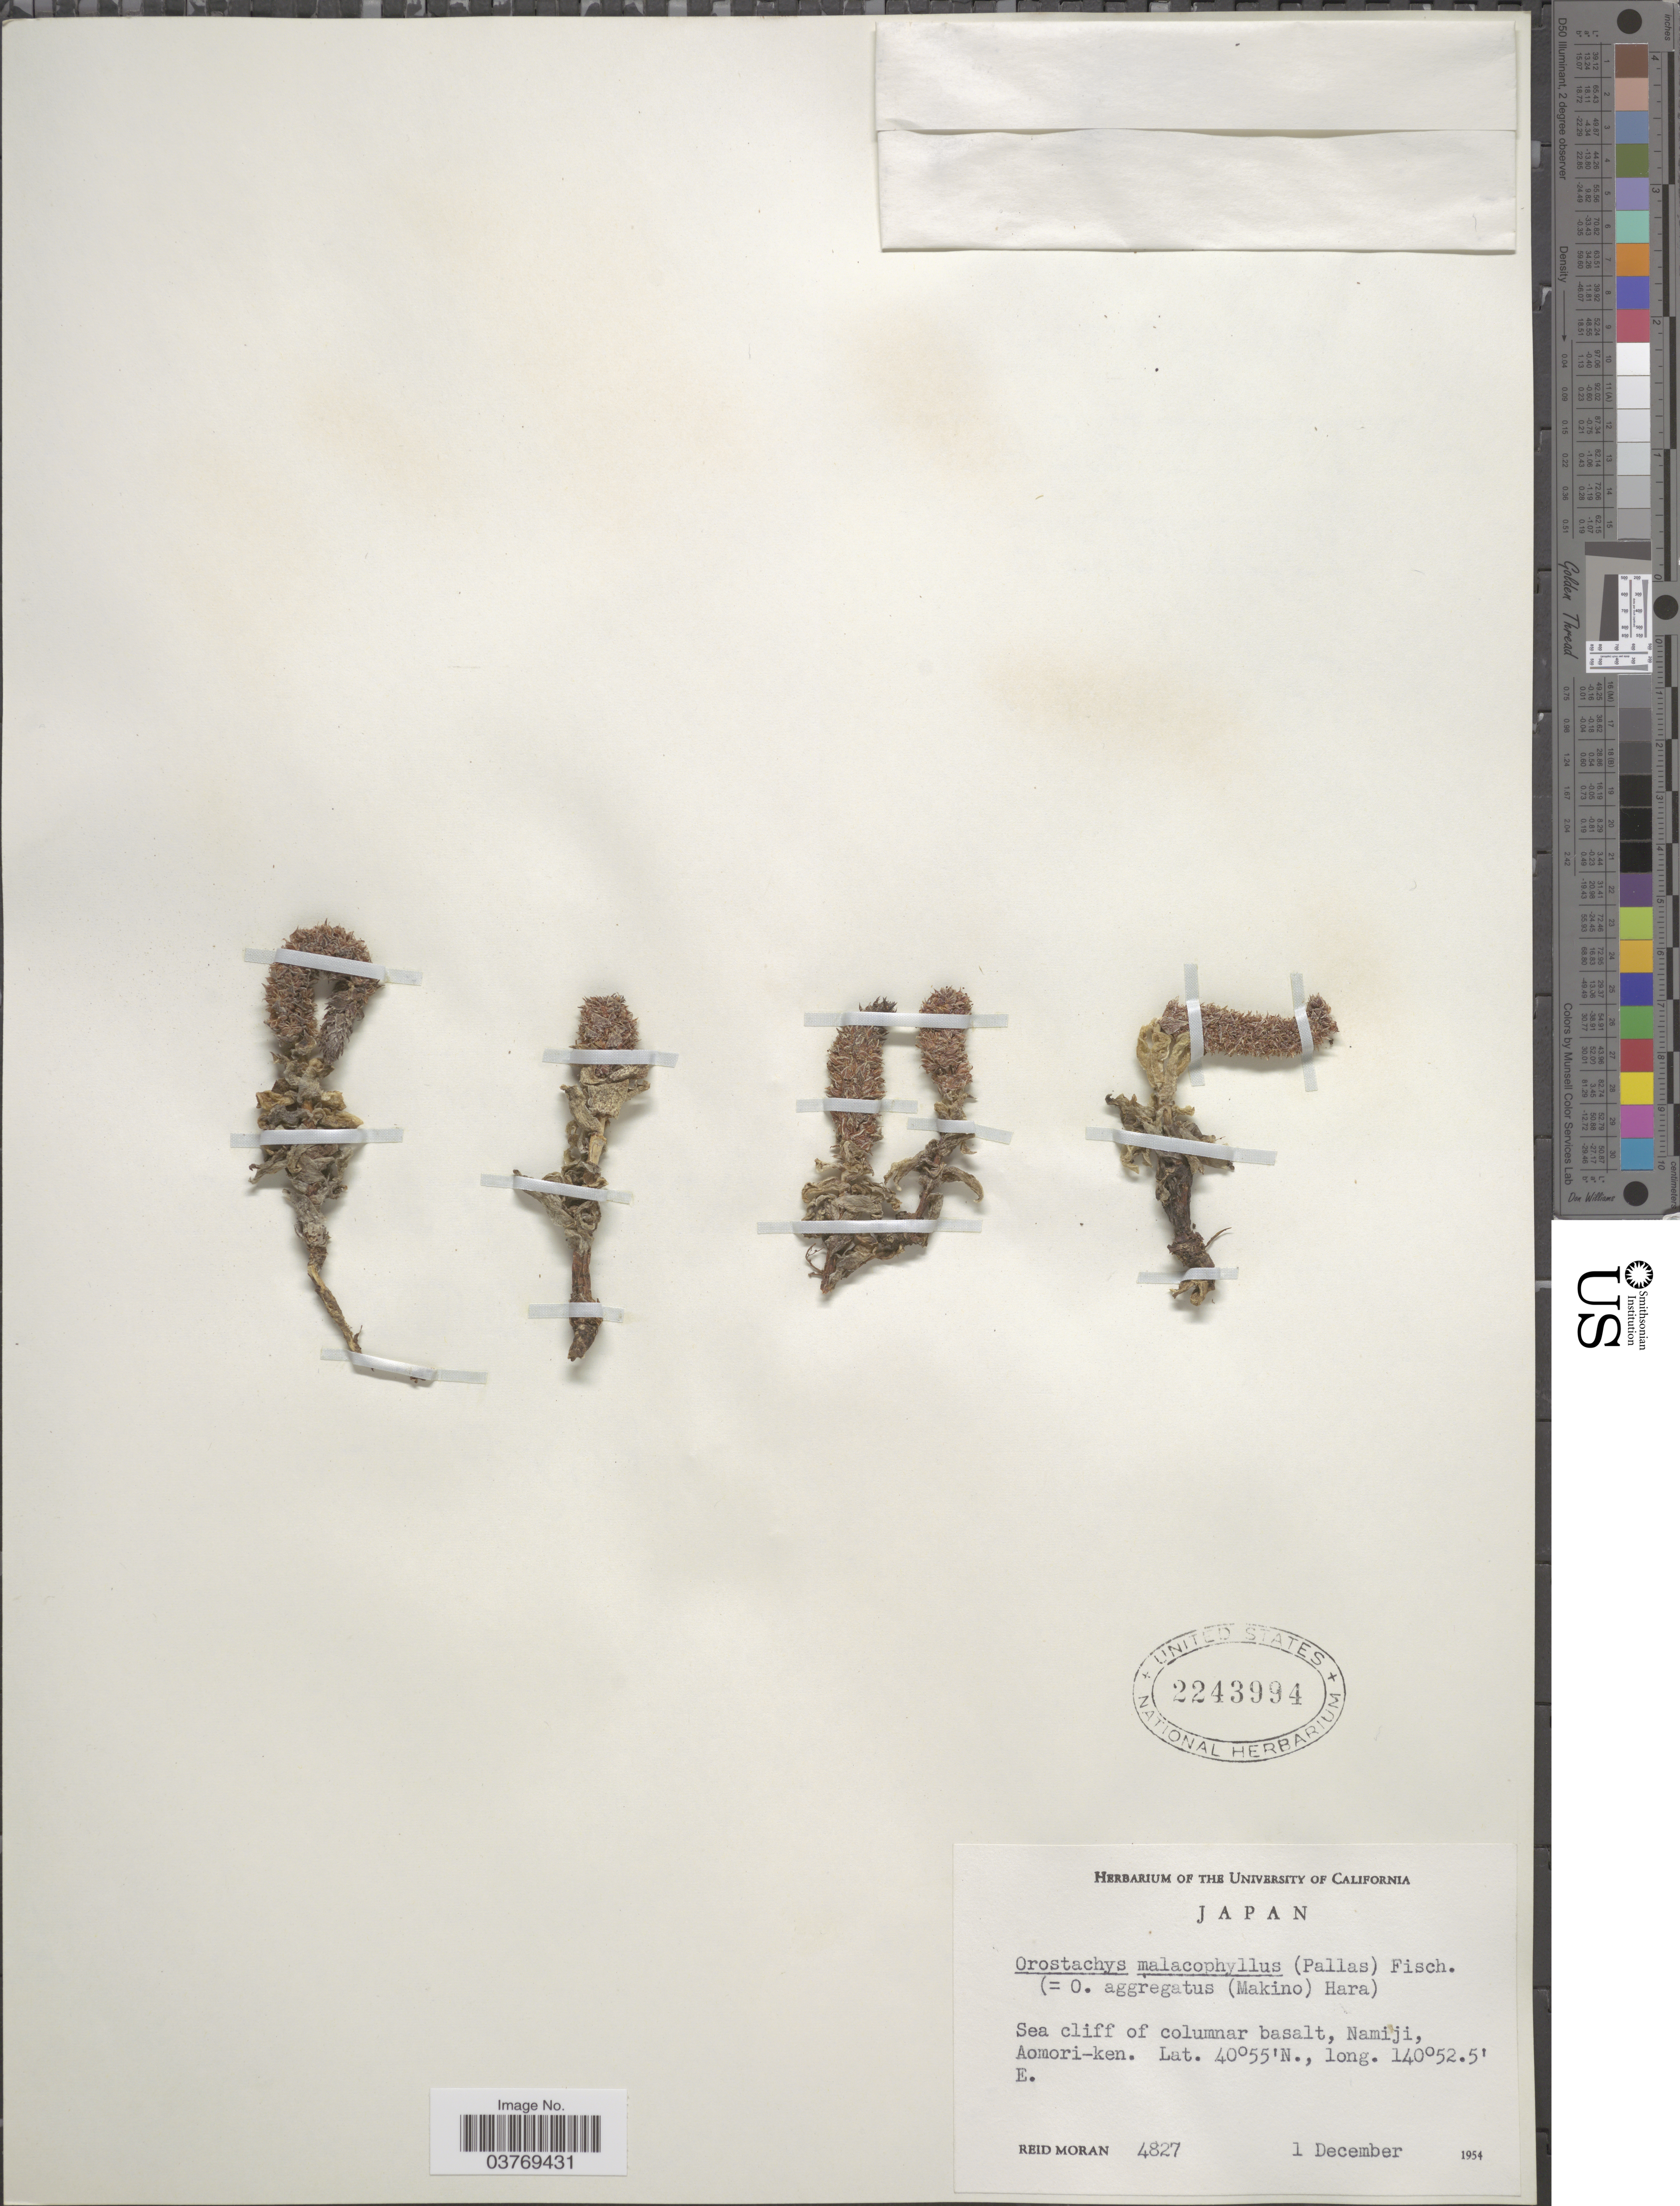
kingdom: Plantae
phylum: Tracheophyta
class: Magnoliopsida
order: Saxifragales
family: Crassulaceae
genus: Orostachys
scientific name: Orostachys malacophylla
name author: (Pall.) Fisch.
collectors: R. V. Moran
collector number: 4827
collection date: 1954-12-01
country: Japan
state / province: Aomori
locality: Sea cliff of columnar basalt, Namiji, Aomori-ken.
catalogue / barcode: US 2243994